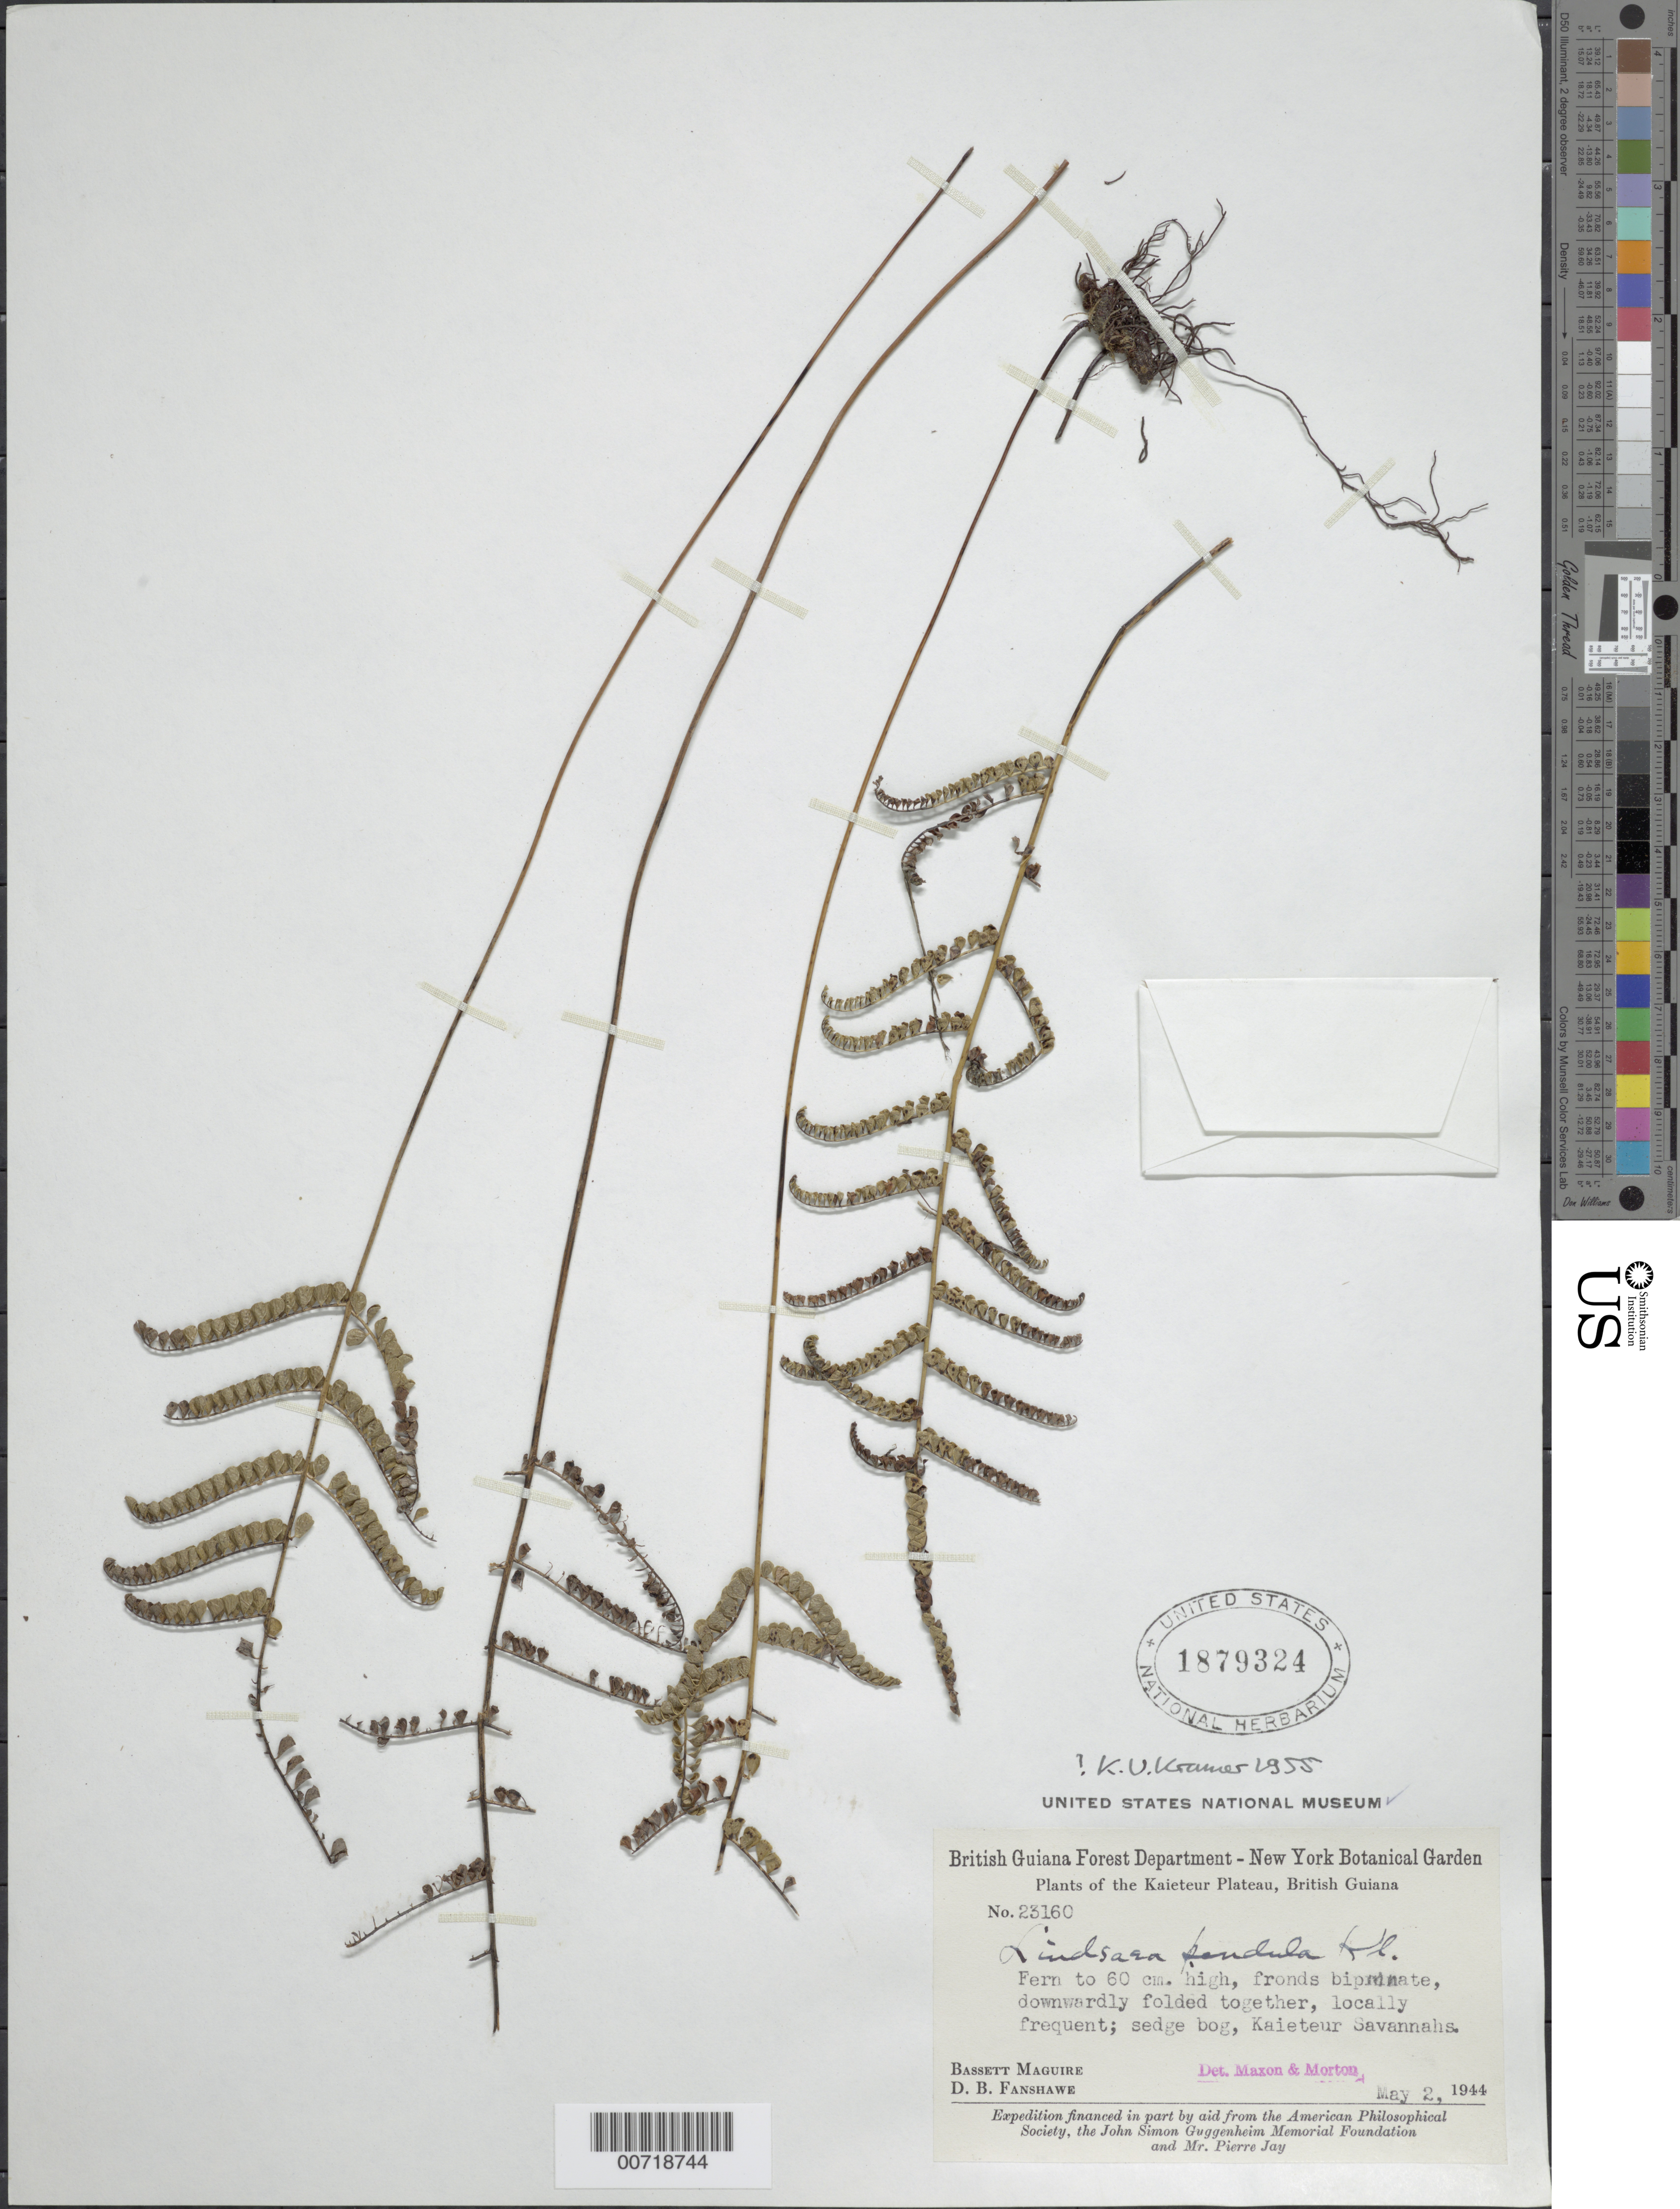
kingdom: Plantae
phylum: Tracheophyta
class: Polypodiopsida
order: Polypodiales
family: Lindsaeaceae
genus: Lindsaea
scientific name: Lindsaea pendula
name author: Klotzsch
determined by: Kramer, K. U.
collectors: B. Maguire & D. B. Fanshawe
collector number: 23160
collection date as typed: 2-May-44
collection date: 1944-05-02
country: Guyana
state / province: Potaro-Siparuni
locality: Kaieteur Plateau, Potaro River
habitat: Sedge bog, savanna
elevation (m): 300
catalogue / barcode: US 1879324